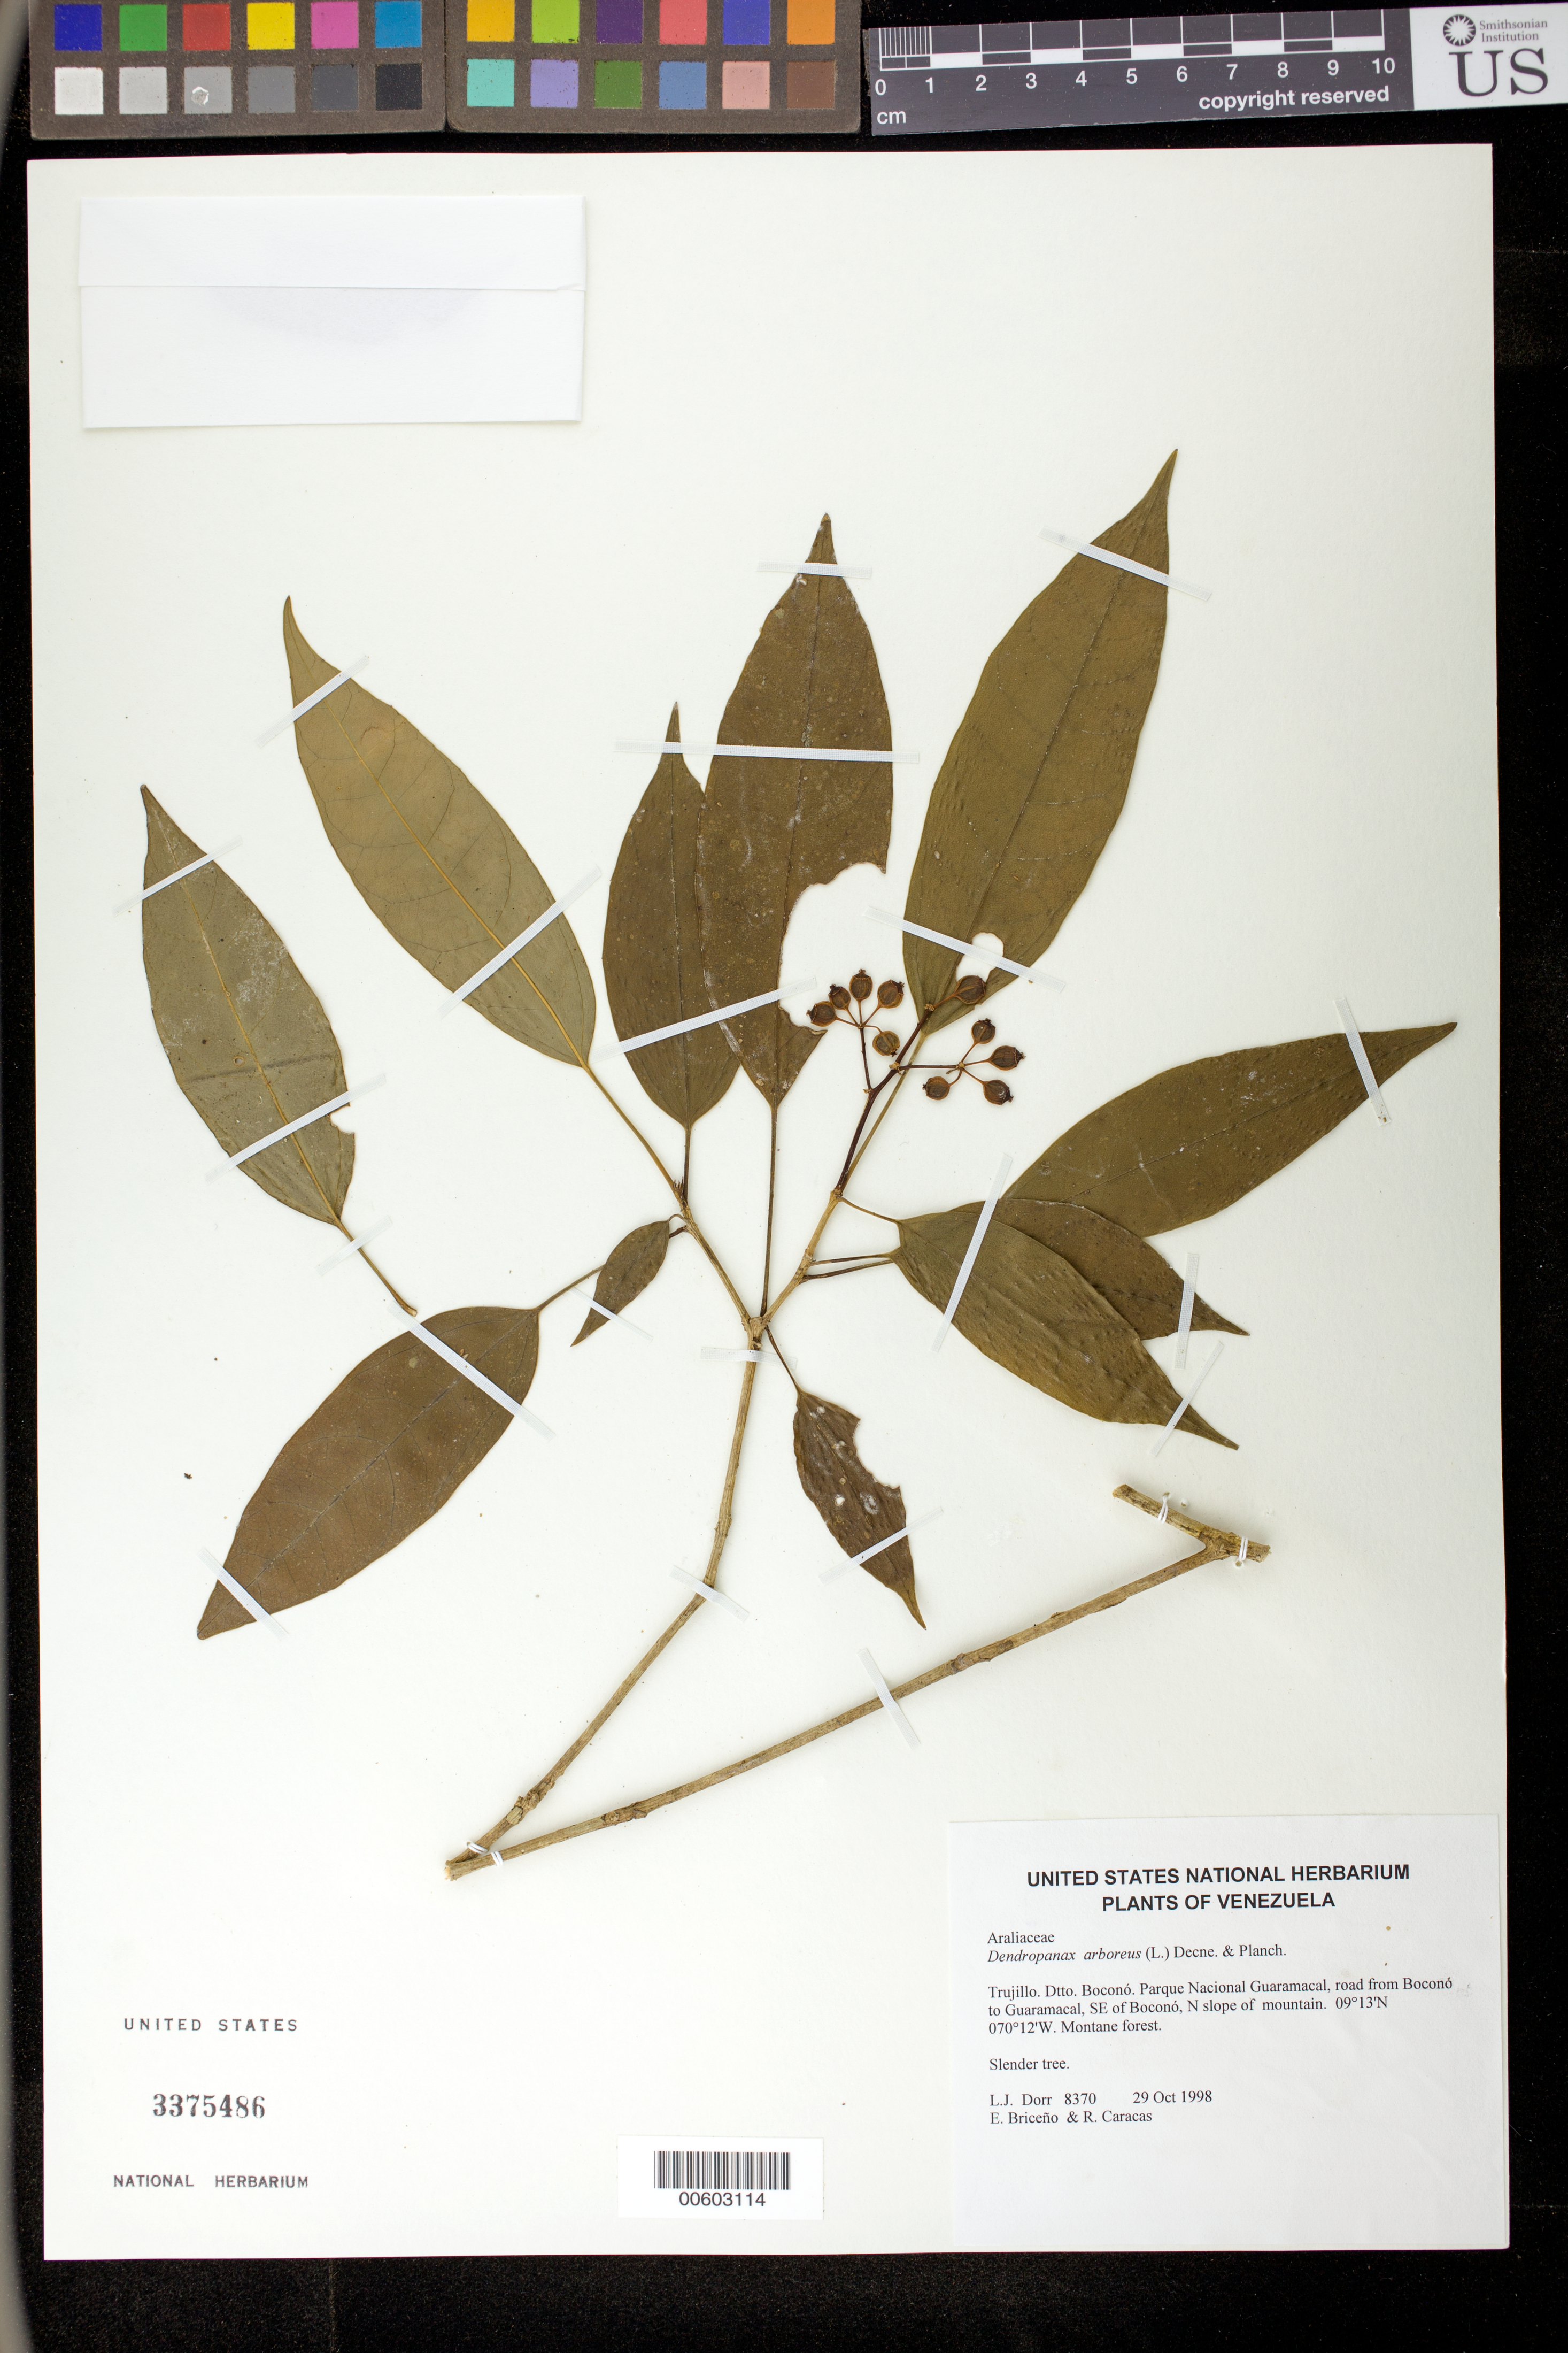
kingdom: Plantae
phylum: Tracheophyta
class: Magnoliopsida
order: Apiales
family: Araliaceae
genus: Dendropanax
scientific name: Dendropanax arboreus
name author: (L.) Decne. & Planch.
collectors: L. J. Dorr, E. Briceño & R. Caracas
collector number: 8370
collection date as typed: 29 Oct 1998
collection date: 1998-10-29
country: Venezuela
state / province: Trujillo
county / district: Boconó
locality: Parque Nacional Guaramacal, road from Boconó to Guaramacal, SE of Boconó, N slope of mountain.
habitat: Montane forest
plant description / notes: K, MO, PORT, US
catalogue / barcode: US 3375486